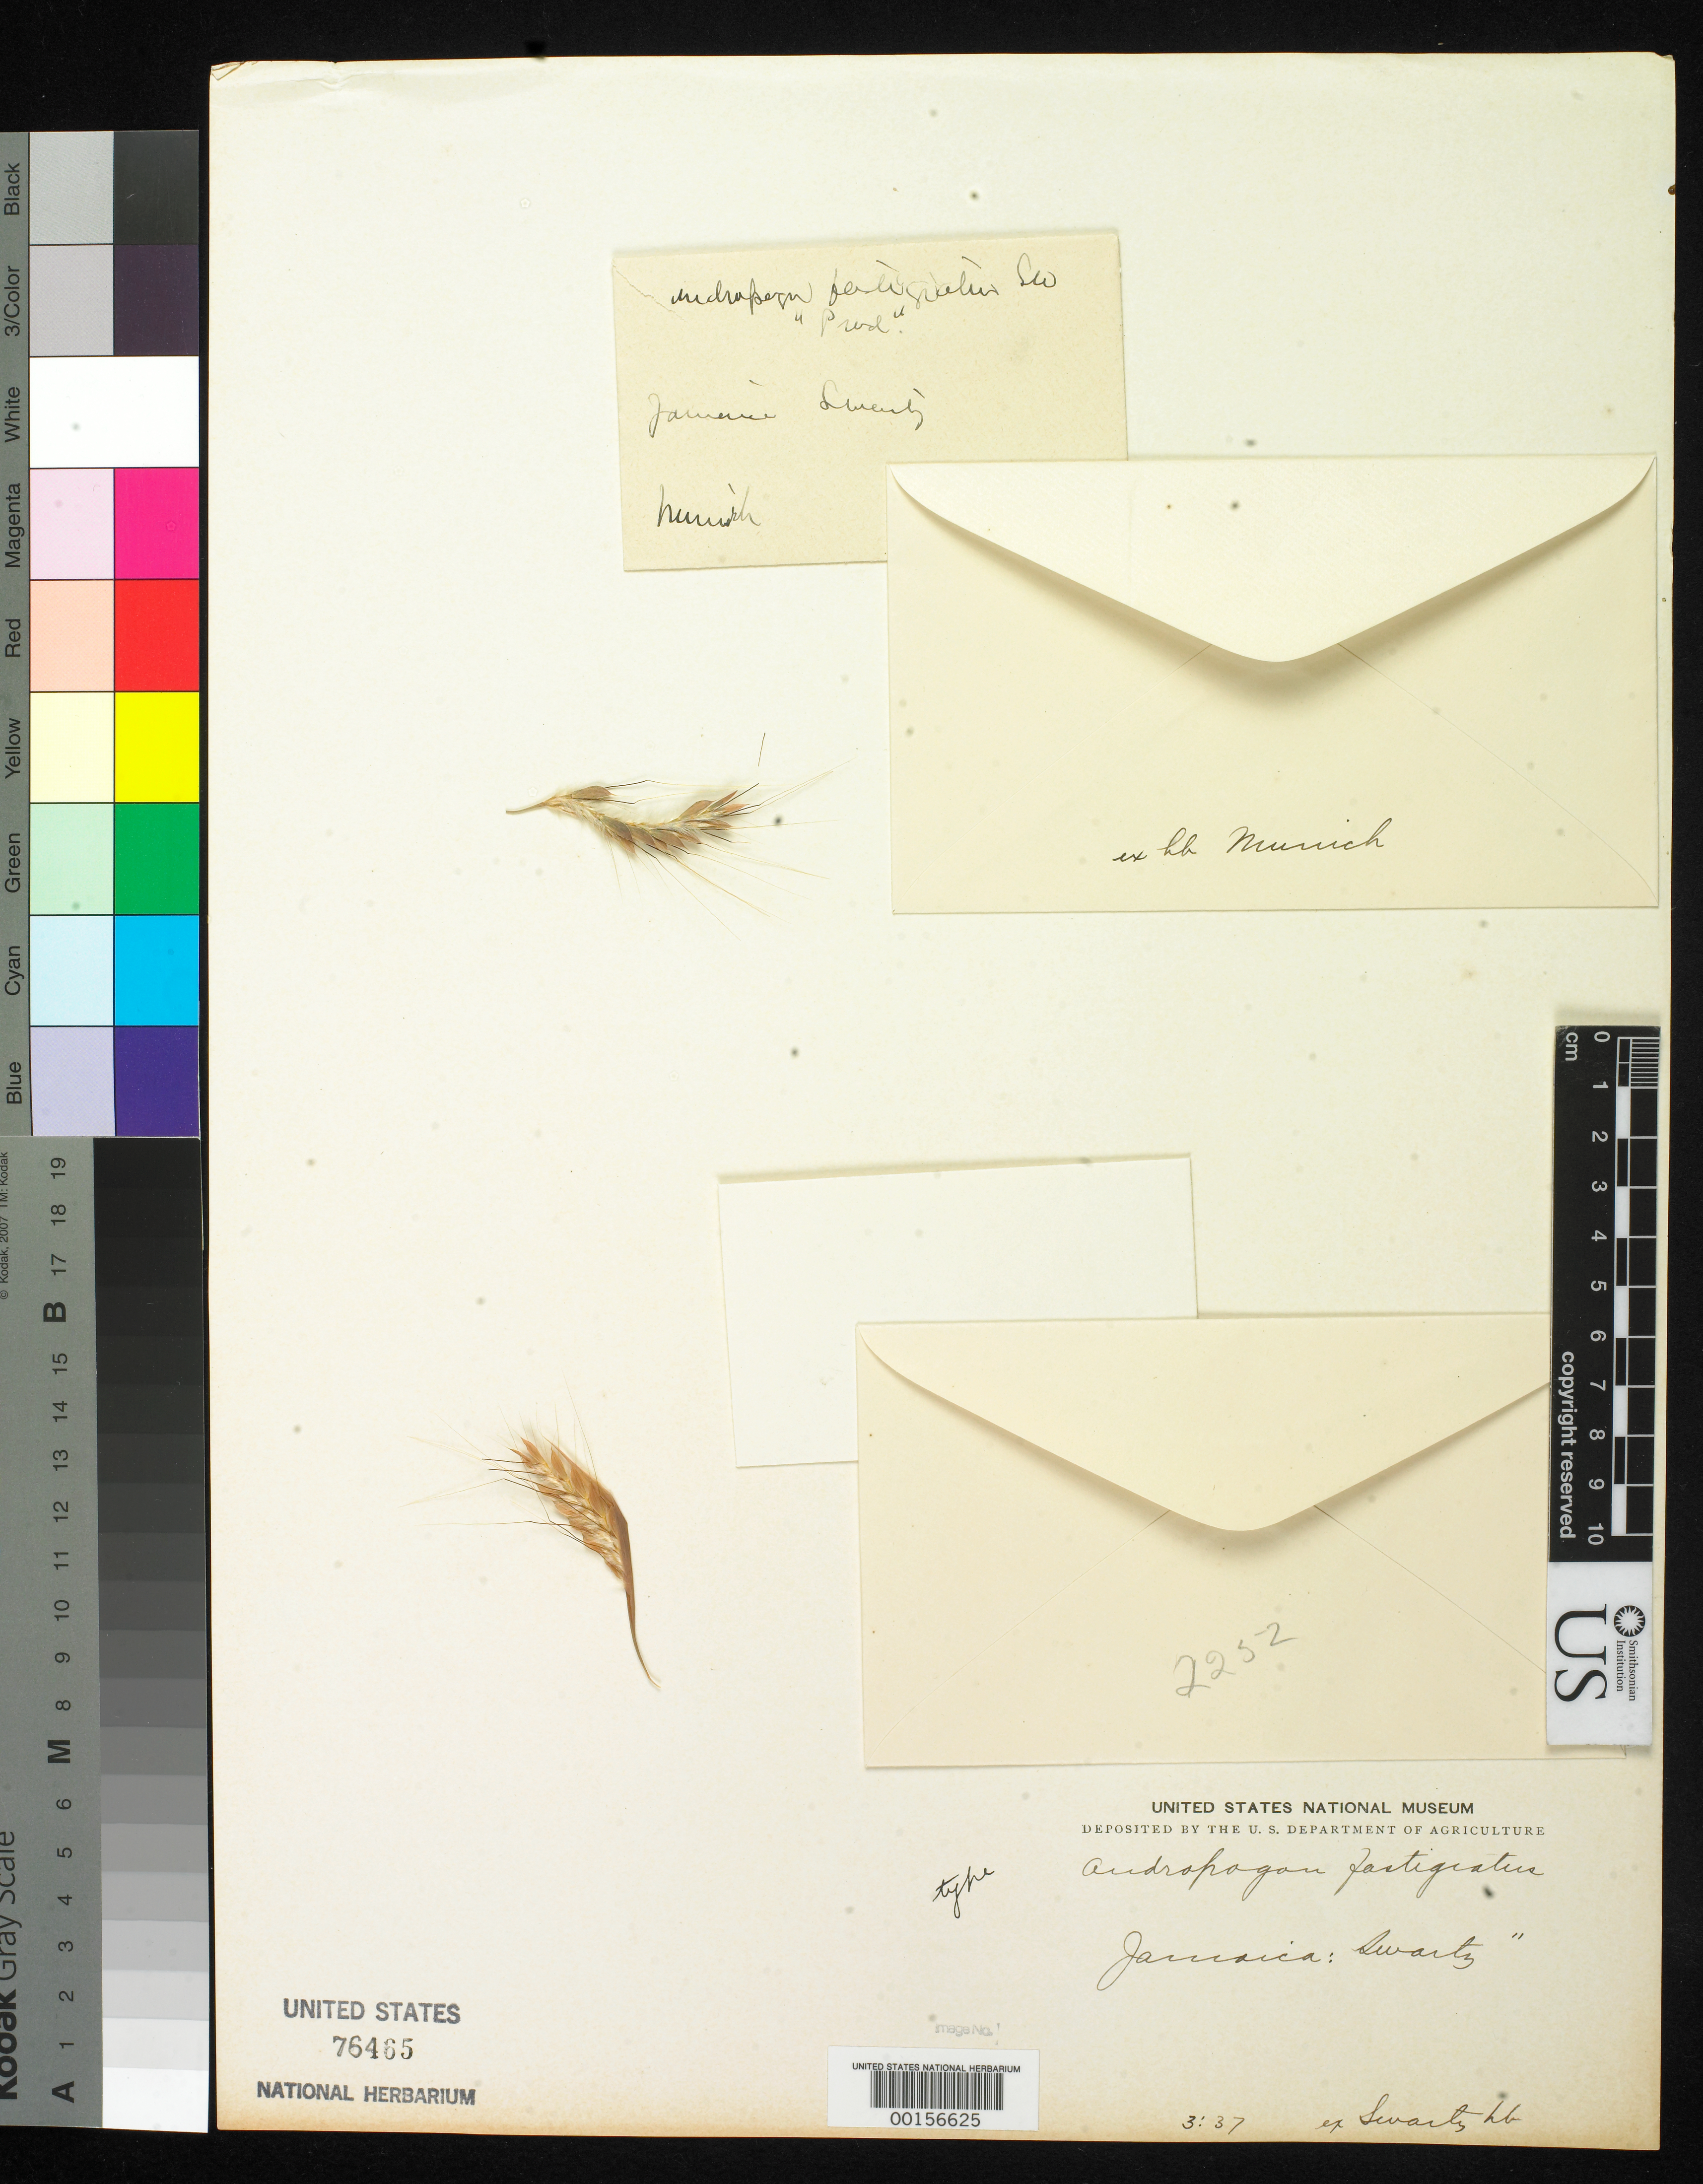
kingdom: Plantae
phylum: Tracheophyta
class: Liliopsida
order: Poales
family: Poaceae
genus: Andropogon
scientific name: Andropogon fastigiatus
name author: Sw.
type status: Type Fragment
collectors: O. P. Swartz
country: Jamaica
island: Greater Antilles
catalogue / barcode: US 76465